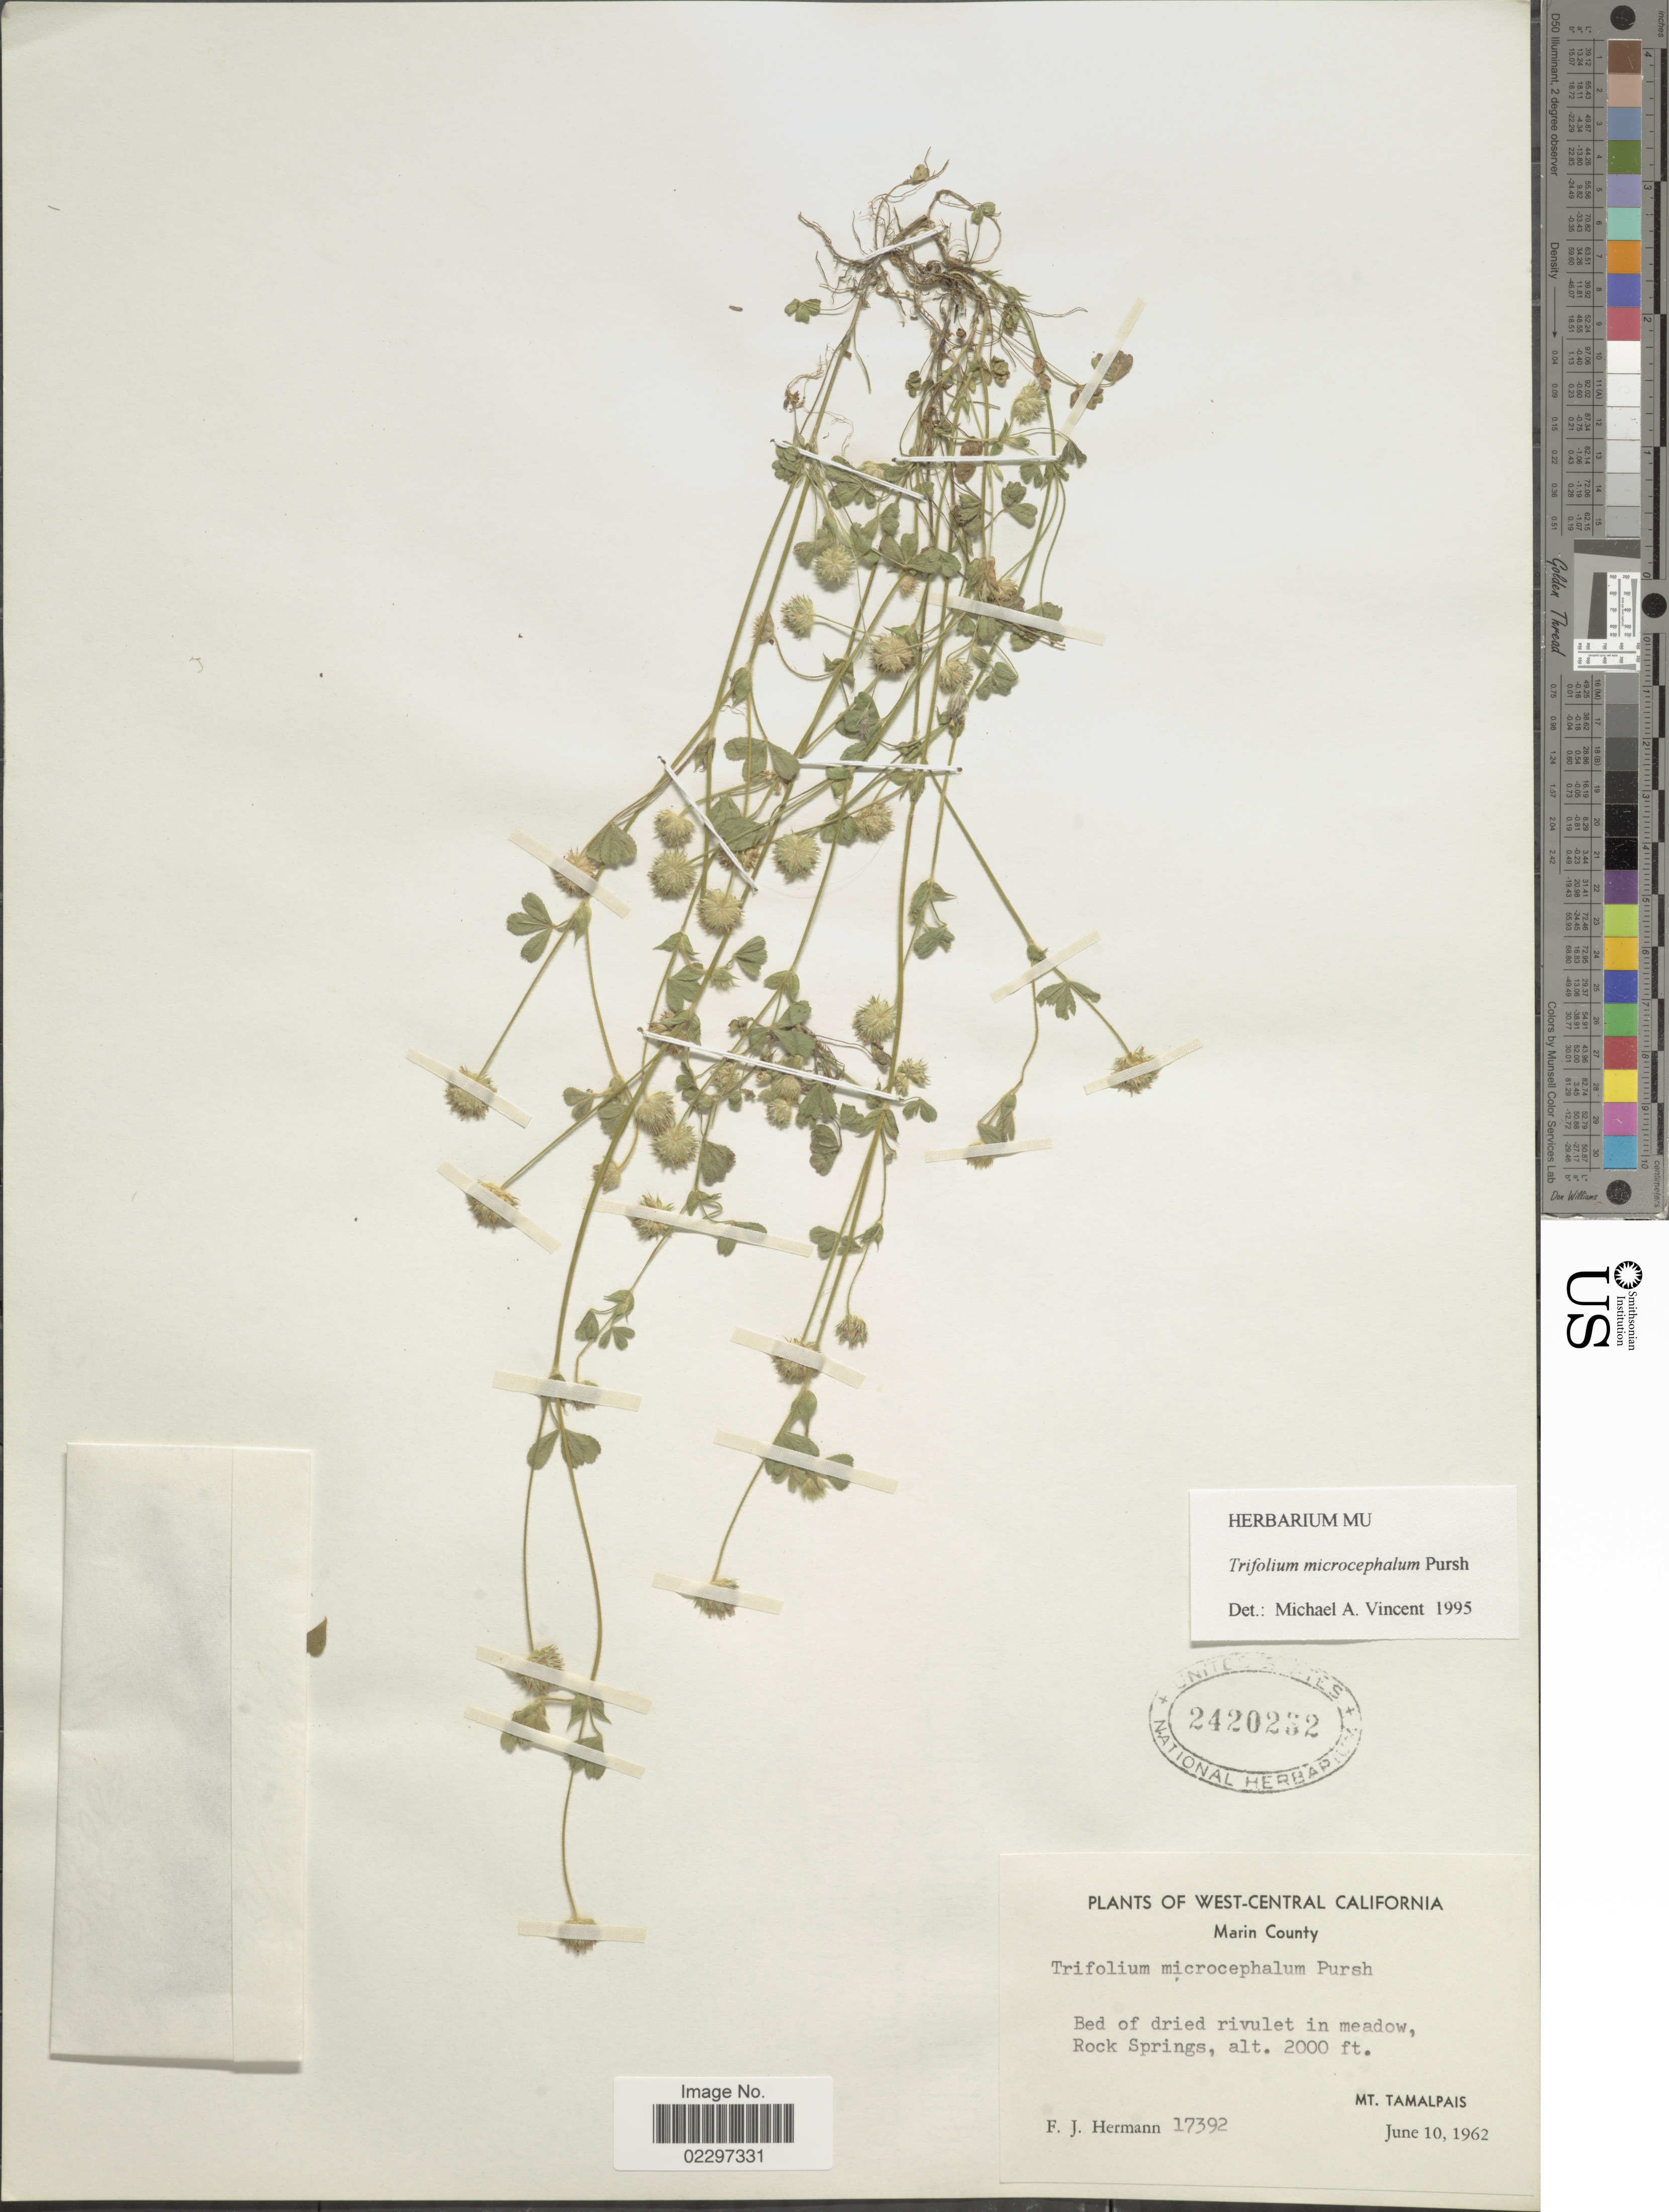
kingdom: Plantae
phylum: Tracheophyta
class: Magnoliopsida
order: Fabales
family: Fabaceae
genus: Trifolium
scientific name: Trifolium microcephalum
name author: Pursh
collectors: F. J. Hermann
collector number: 17392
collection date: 1962-06-10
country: United States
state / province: California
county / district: Marin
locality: West-Central California. Marin County. Rock Springs. Mt. Tamalpais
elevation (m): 610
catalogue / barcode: US 2420232